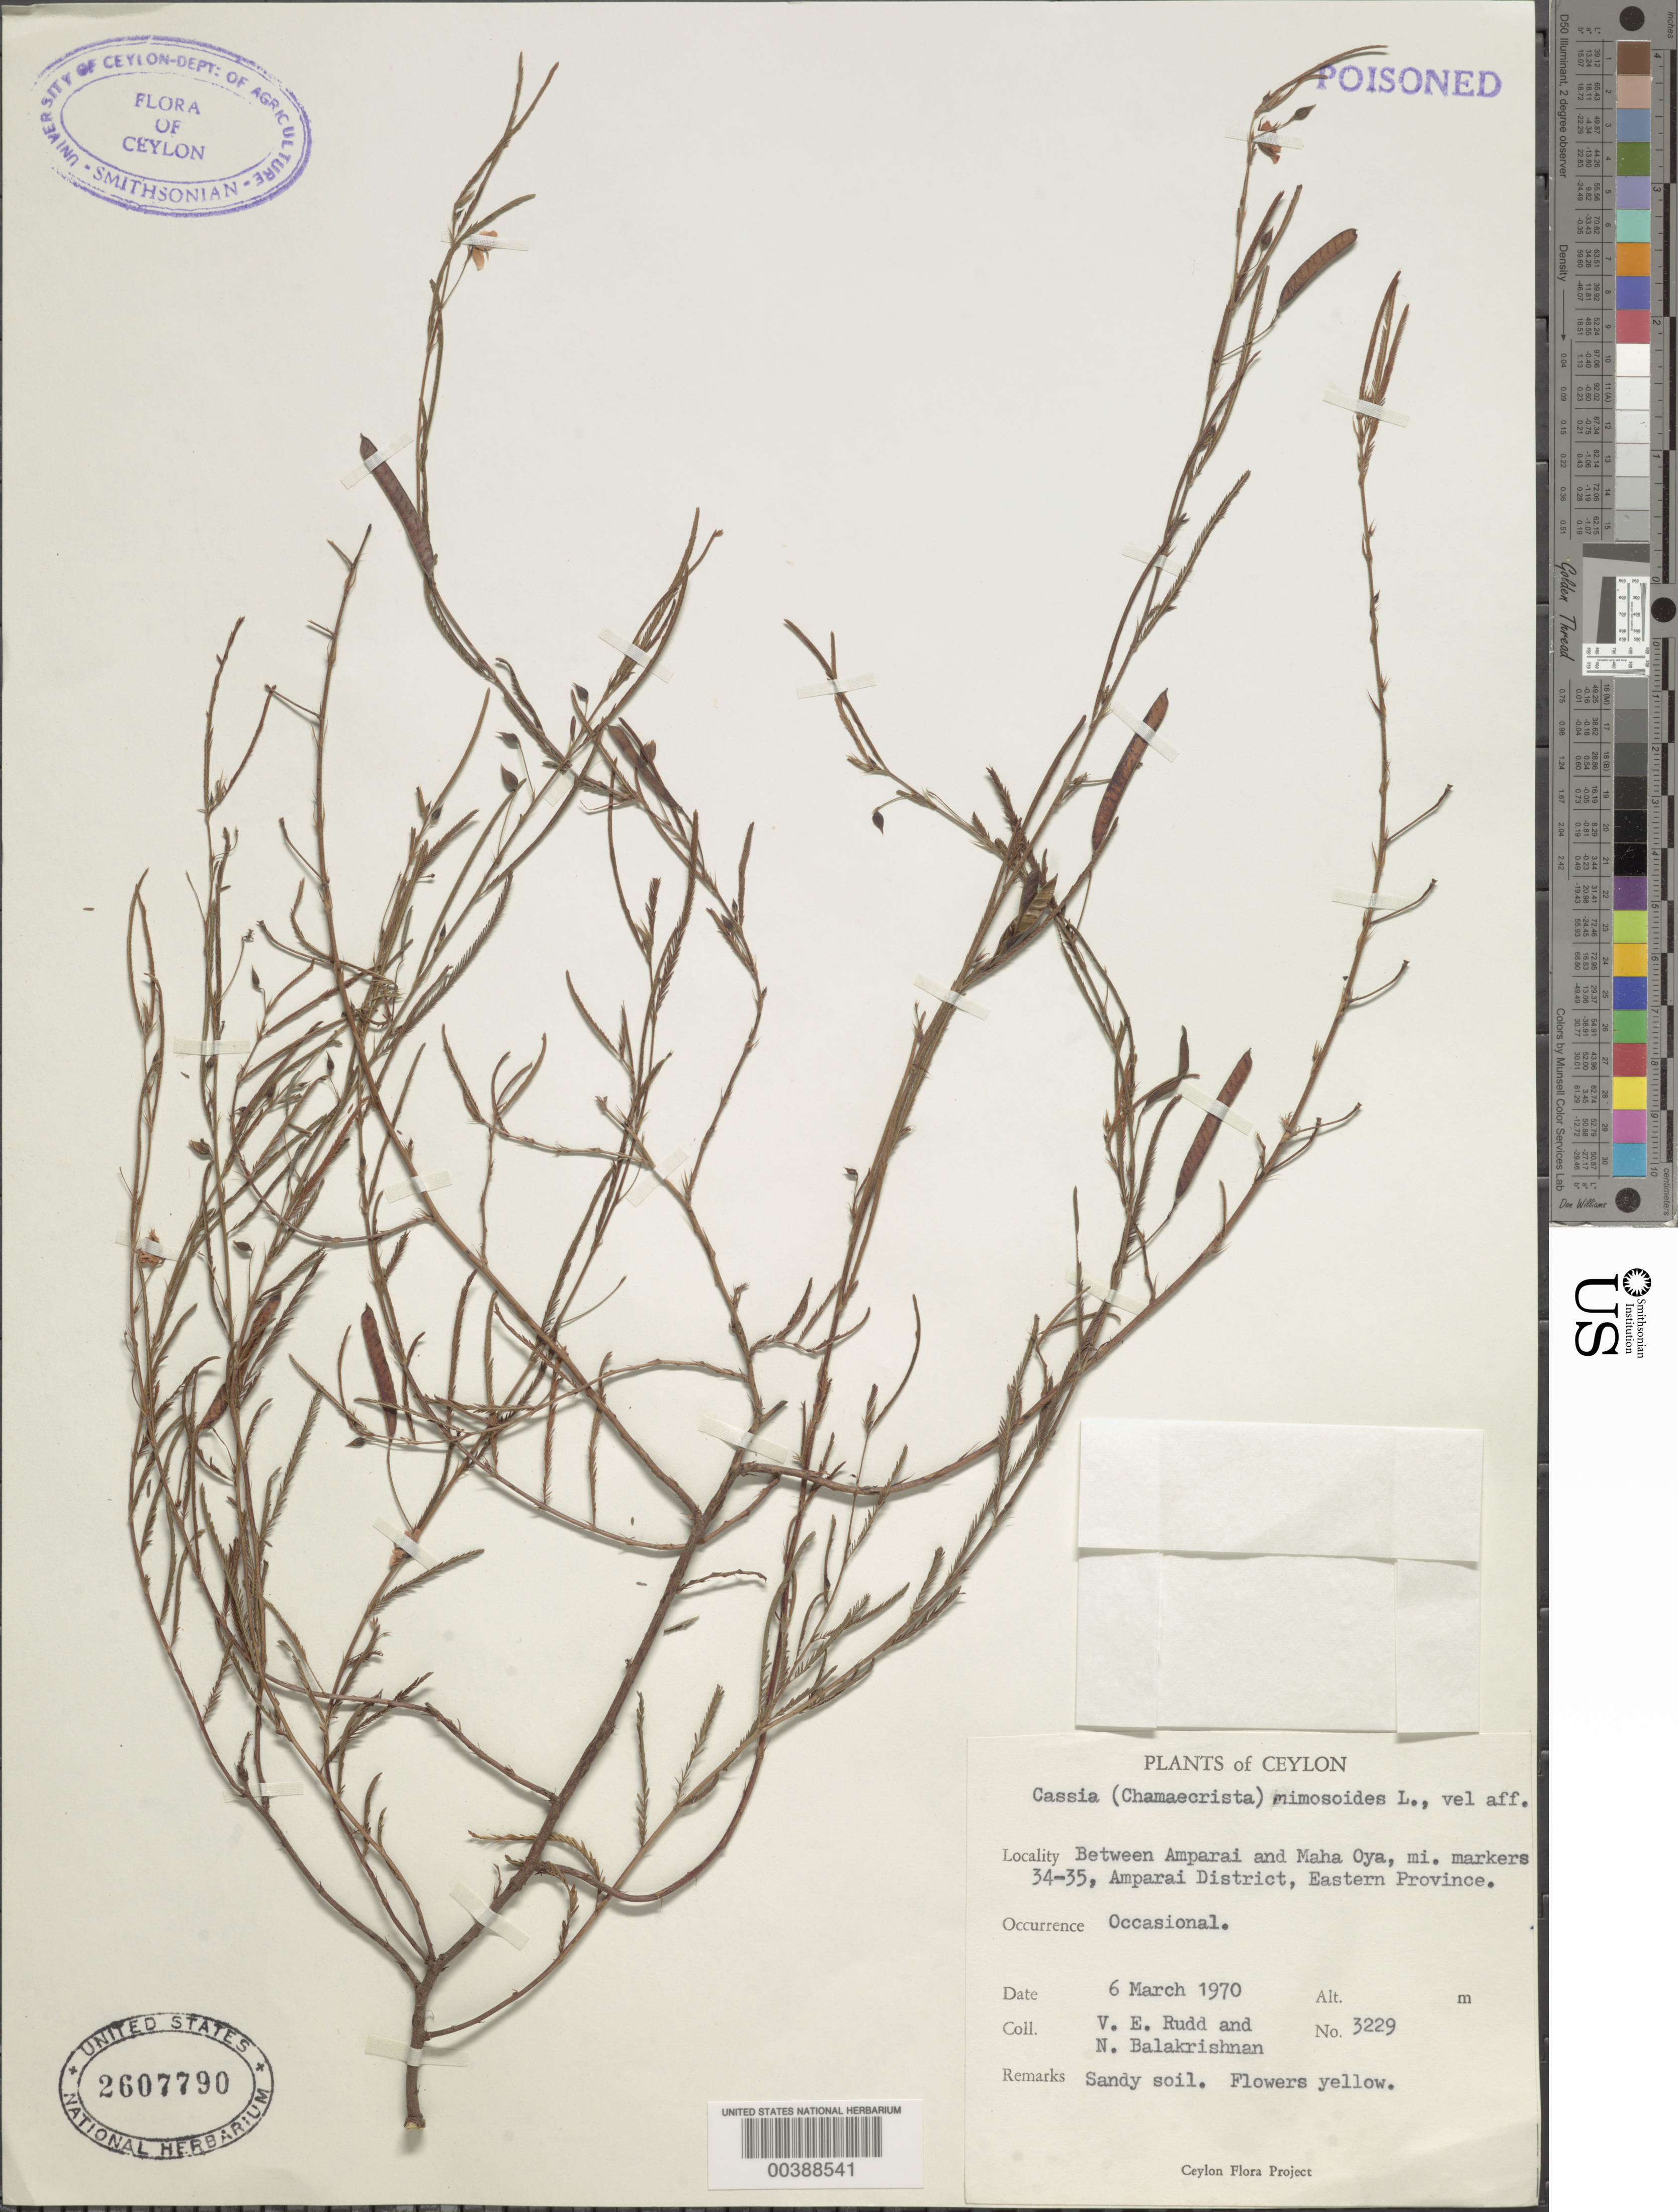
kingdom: Plantae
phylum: Tracheophyta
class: Magnoliopsida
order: Fabales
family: Fabaceae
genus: Chamaecrista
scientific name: Chamaecrista mimosoides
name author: (L.) Greene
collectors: V. E. Rudd & N. Balakrishnan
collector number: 3229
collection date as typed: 06 Mar 1970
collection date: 1970-03-06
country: Sri Lanka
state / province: Eastern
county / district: Amparai Dist.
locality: Between amparai and maha oya, mi markers 34-35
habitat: Sandy soil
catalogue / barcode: US 2607790